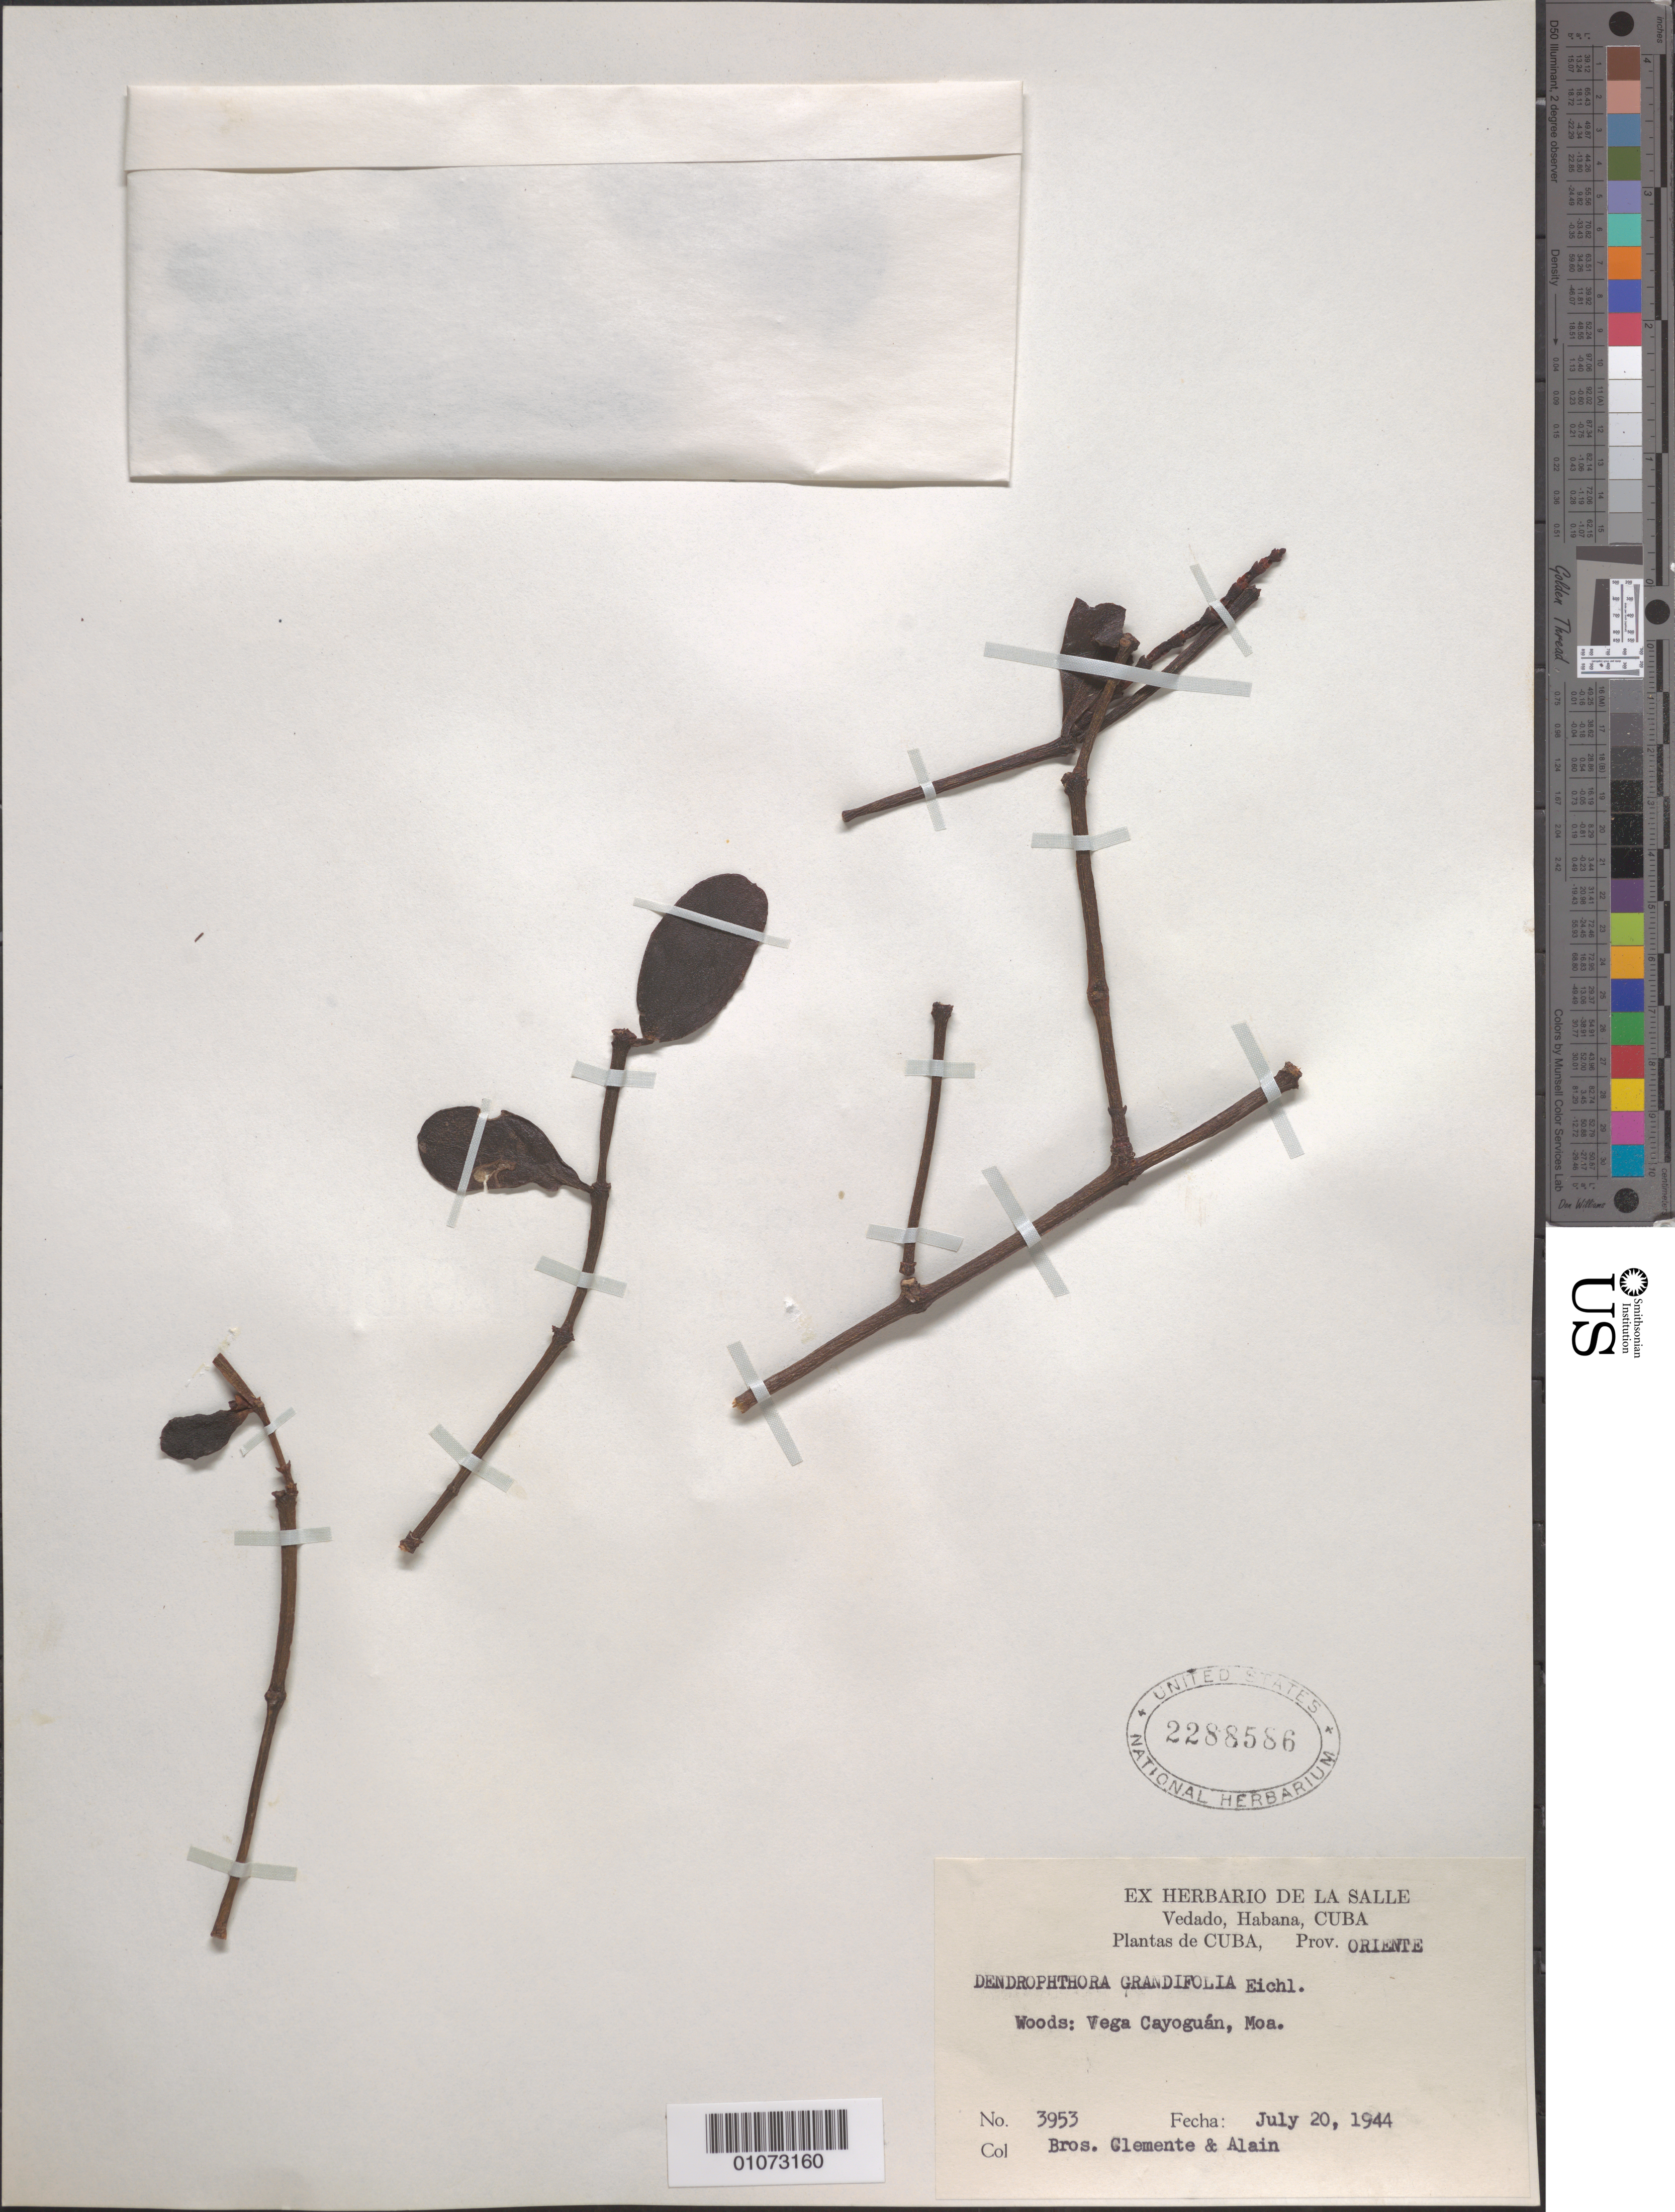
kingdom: Plantae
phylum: Tracheophyta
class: Magnoliopsida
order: Santalales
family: Viscaceae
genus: Dendrophthora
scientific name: Dendrophthora grandifolia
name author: Eichler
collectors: Bro. Clemente & A. H. Liogier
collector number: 3953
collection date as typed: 20 Jul 1944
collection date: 1944-07-20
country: Cuba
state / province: Holguín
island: Cuba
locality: Vega Cayoguan, Moa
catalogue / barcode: US 2288586